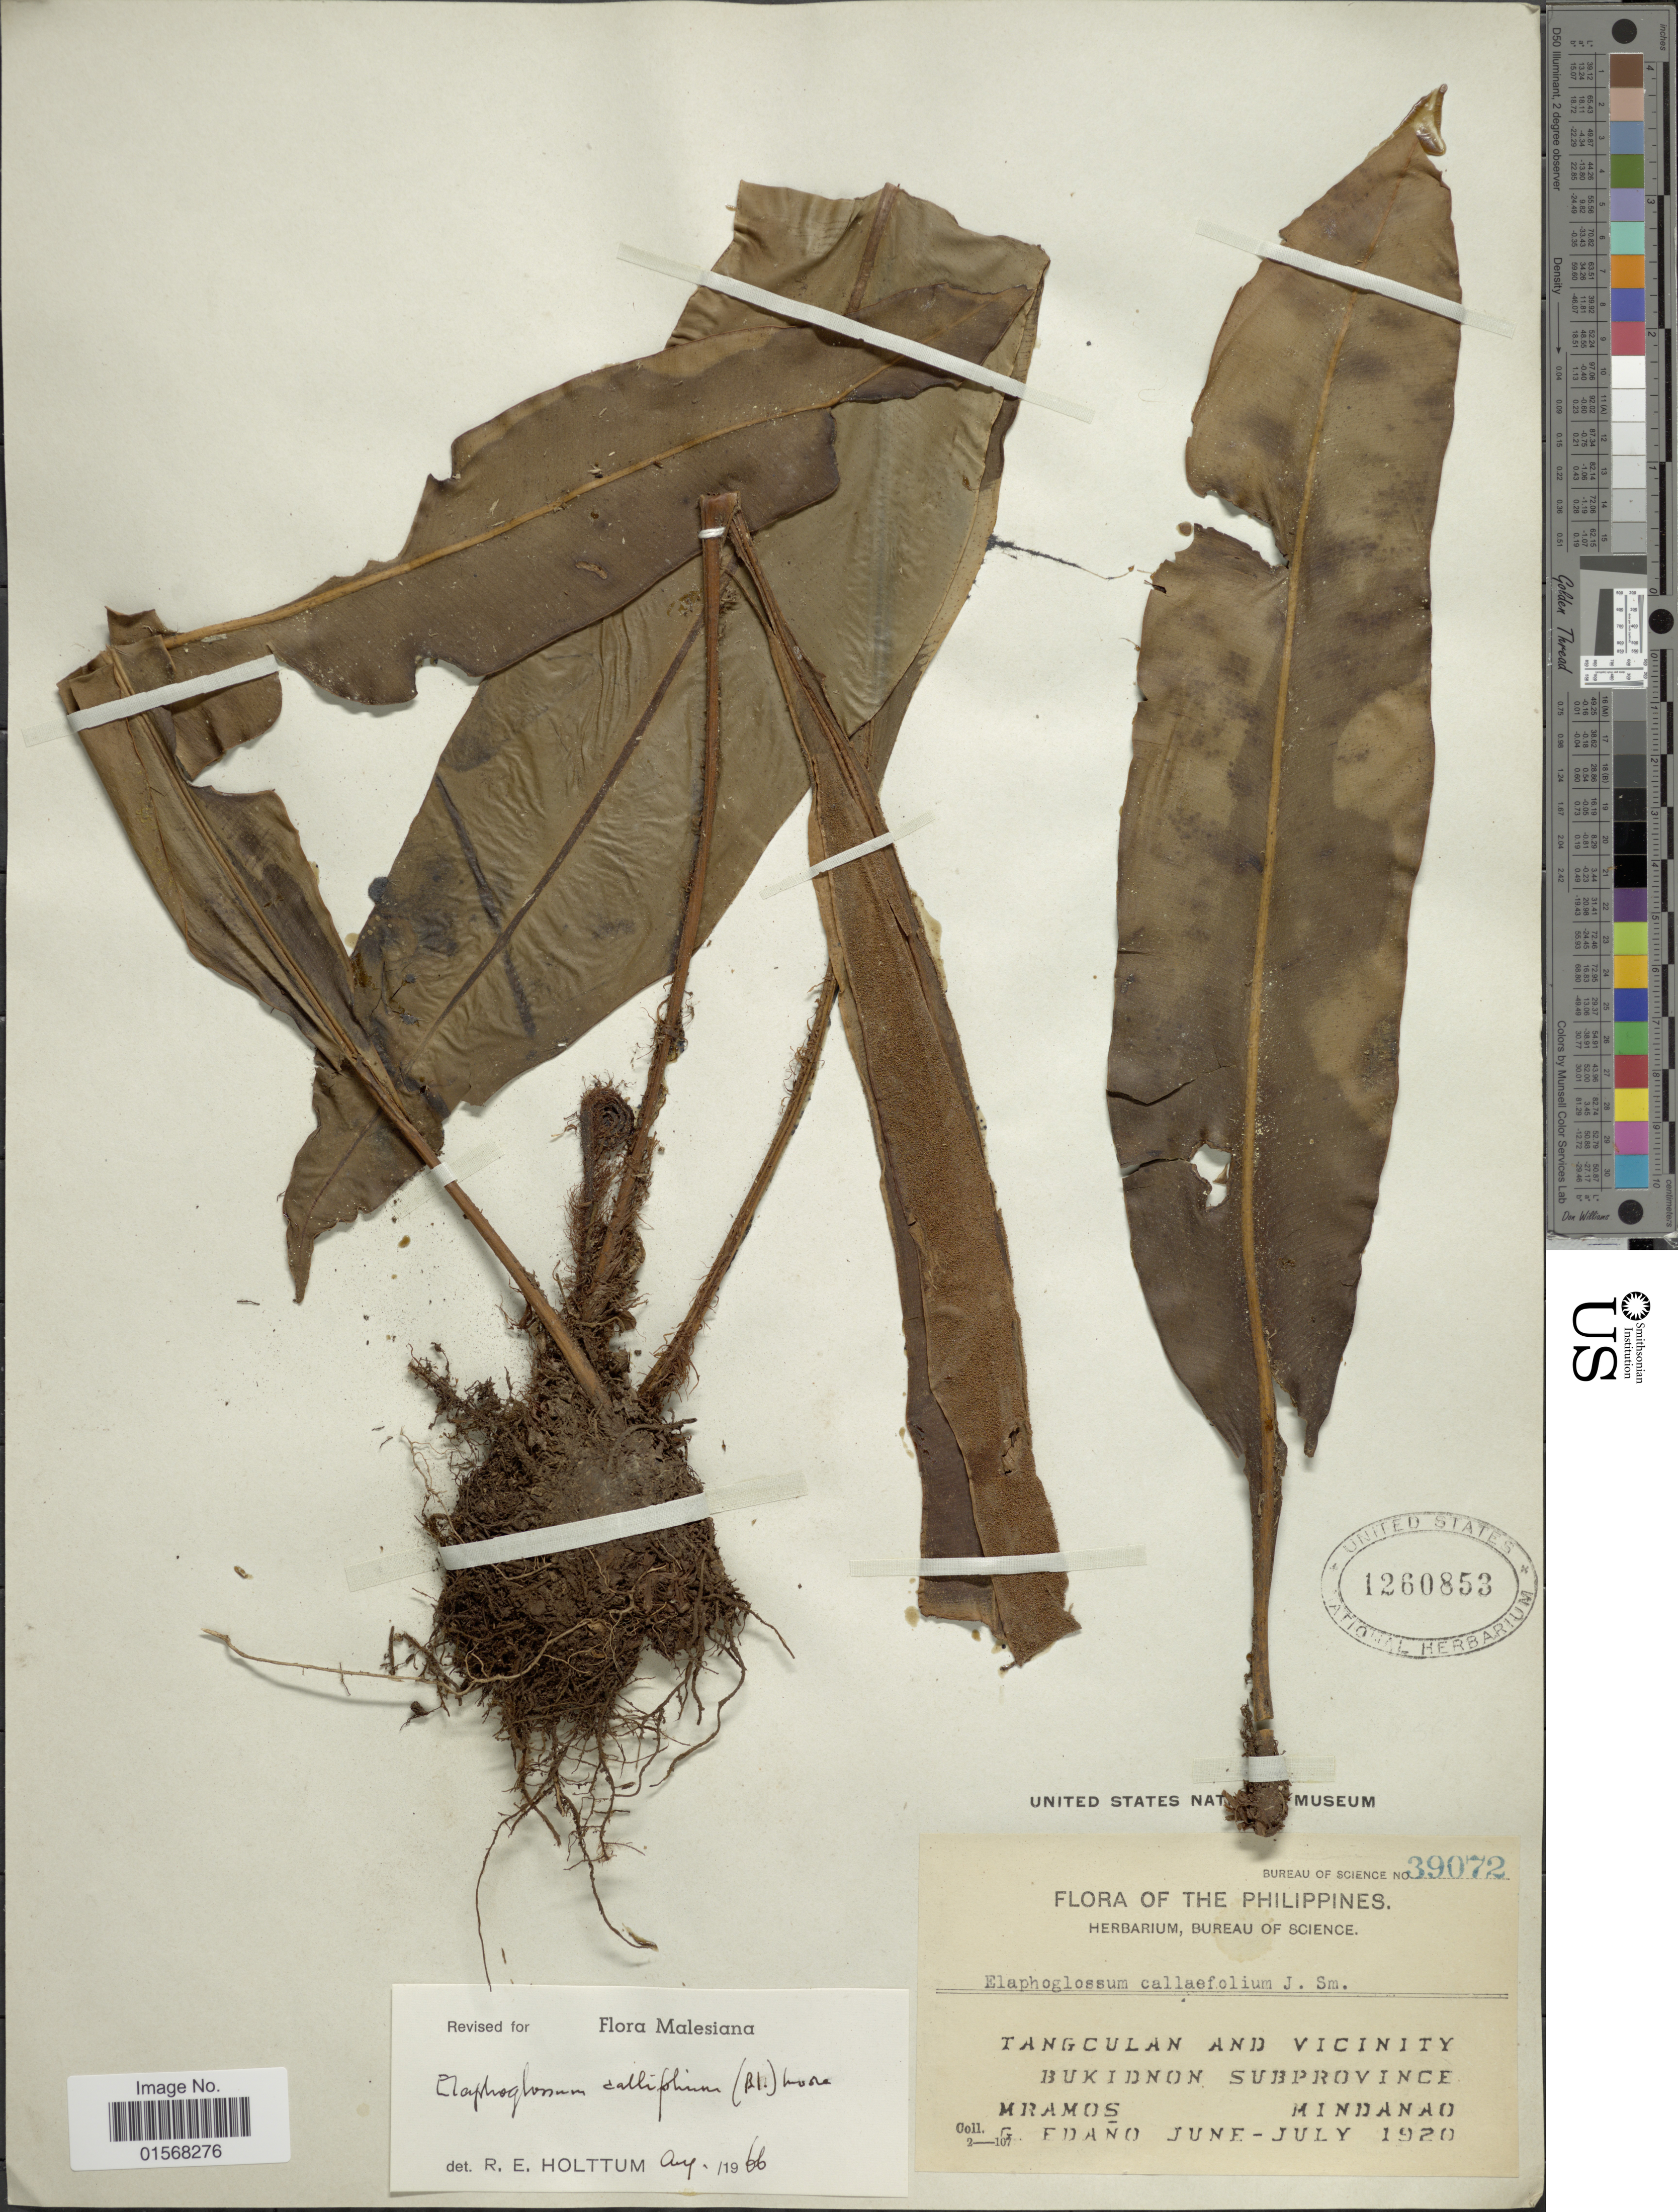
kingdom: Plantae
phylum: Tracheophyta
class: Polypodiopsida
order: Polypodiales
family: Dryopteridaceae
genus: Elaphoglossum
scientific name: Elaphoglossum callifolium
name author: (Blume) T. Moore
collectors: M. Ramos & G. Edaño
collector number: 39072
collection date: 1920-06/1920-07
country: Philippines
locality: Tangculan and vicinity, Bukidnon Subprovince, Mindanao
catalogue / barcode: US 1260853